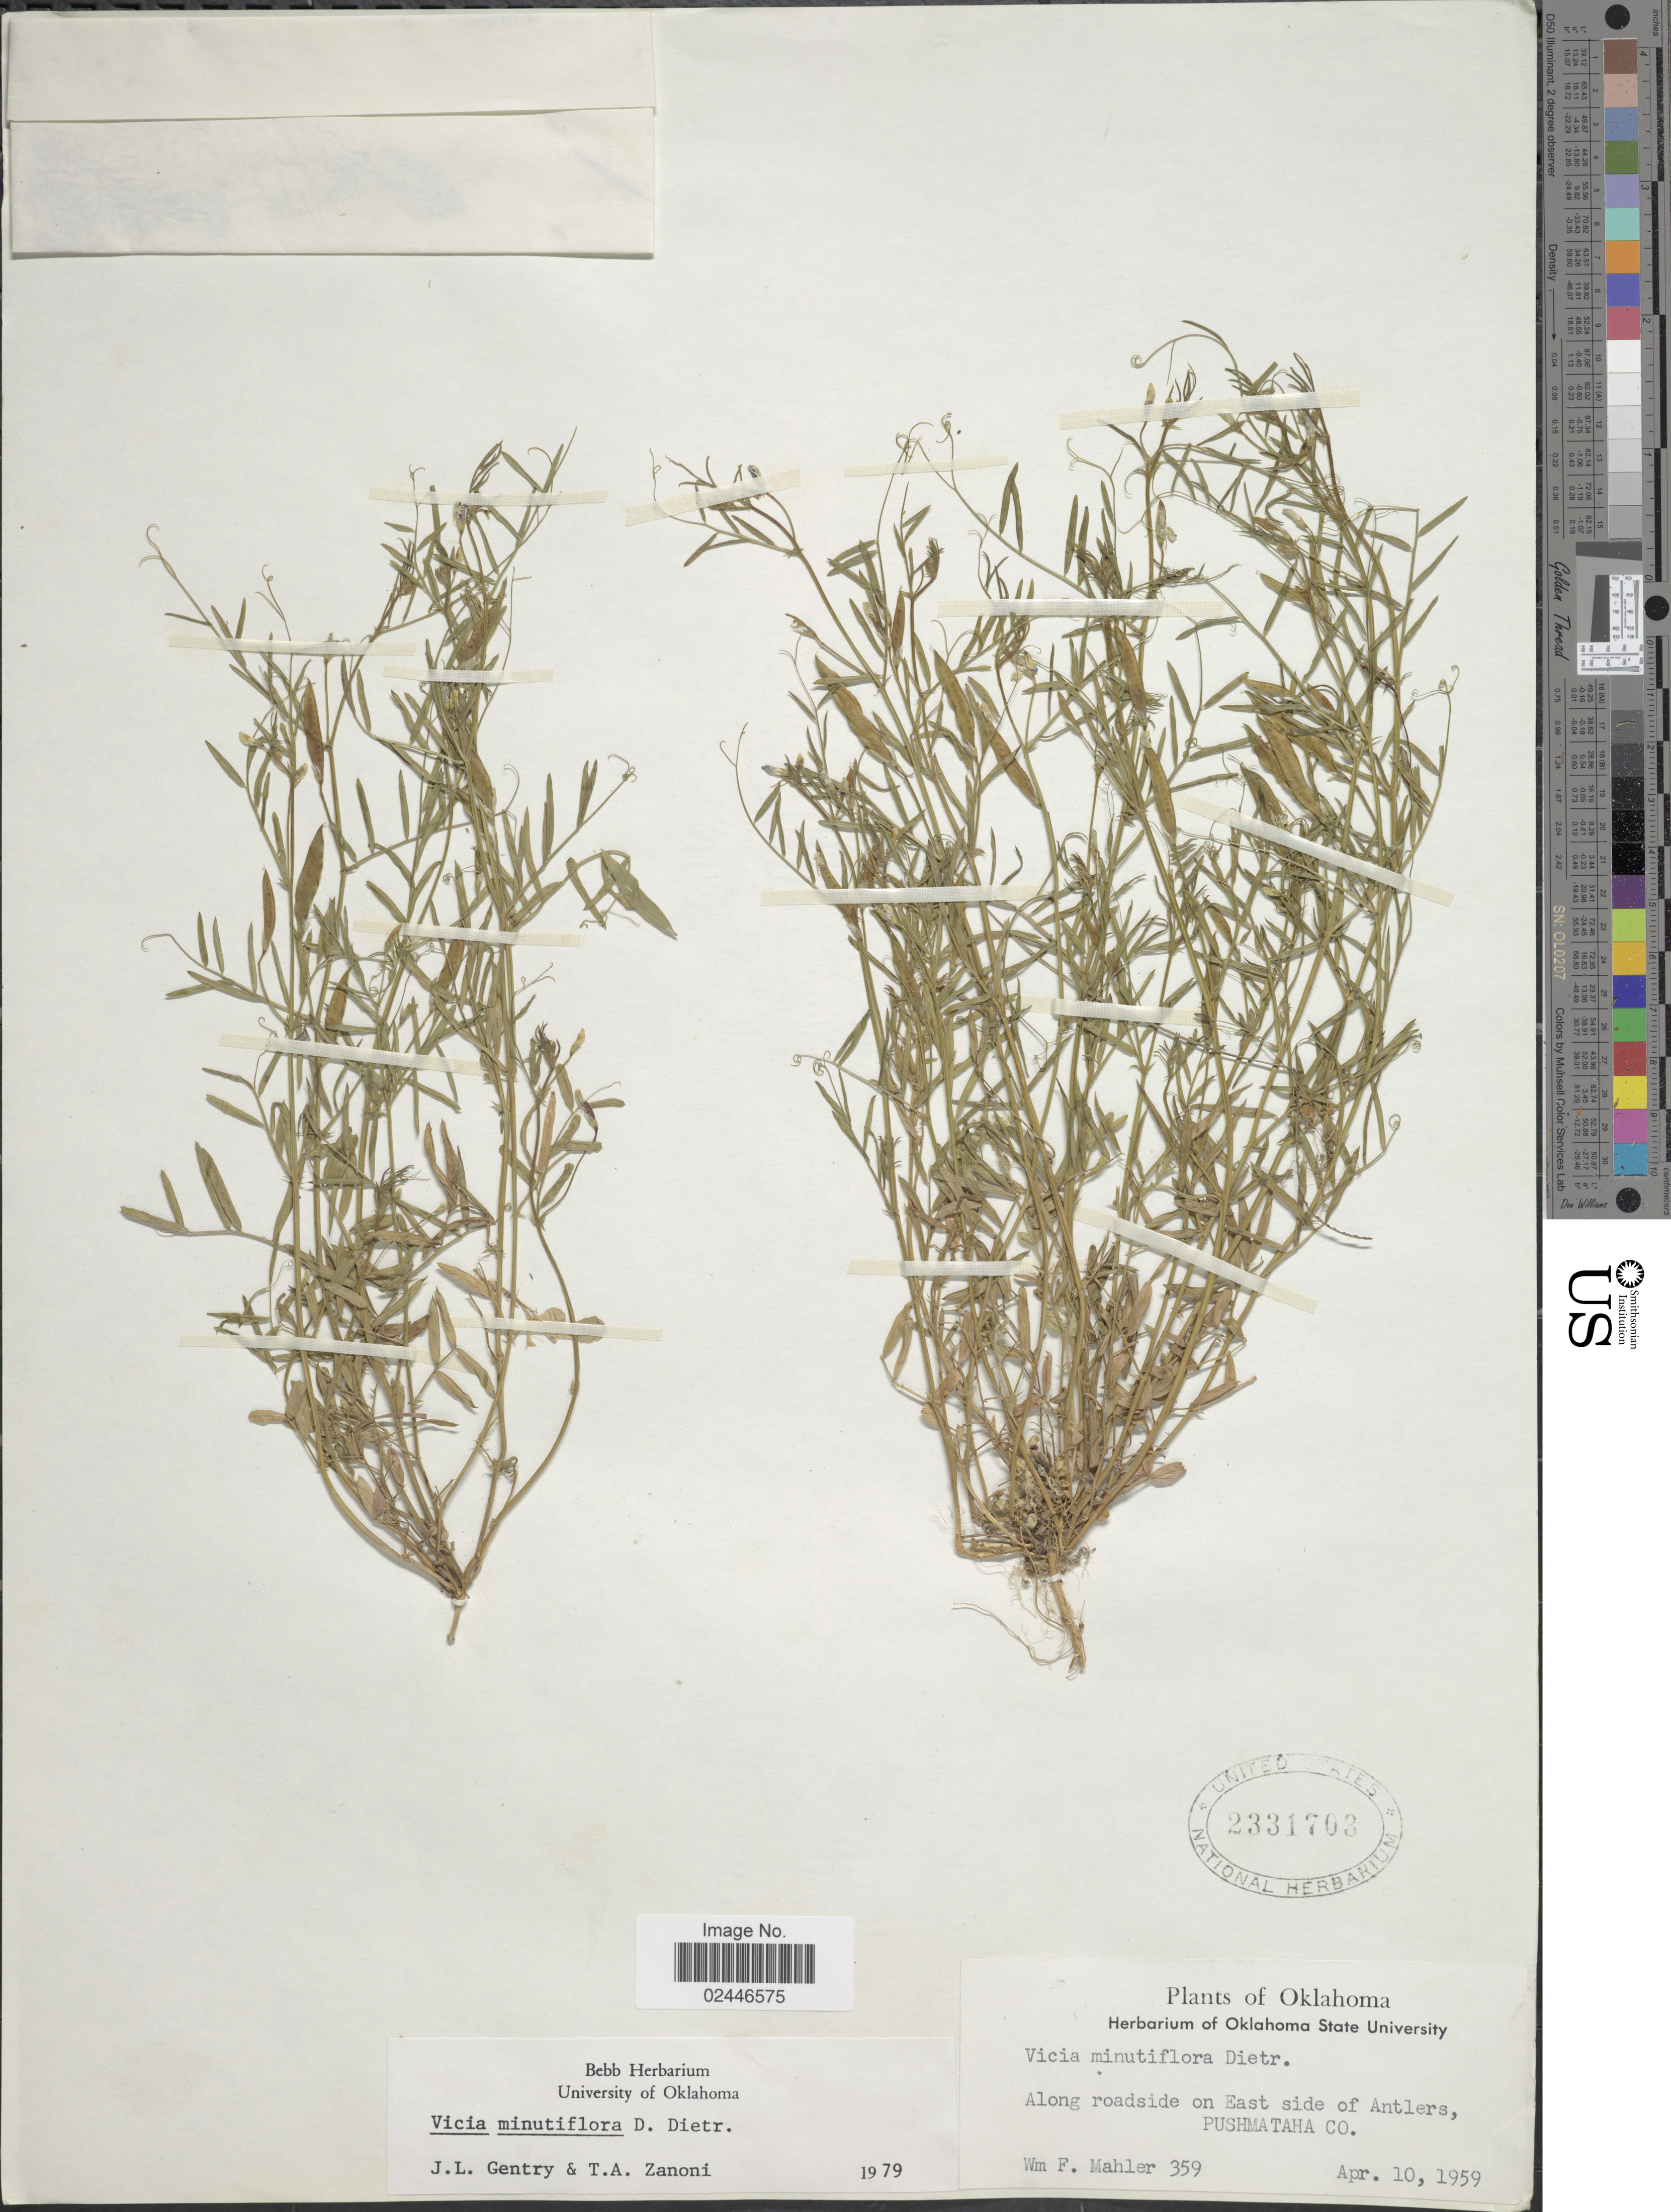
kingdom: Plantae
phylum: Tracheophyta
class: Magnoliopsida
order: Fabales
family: Fabaceae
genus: Vicia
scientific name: Vicia minutiflora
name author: D. Dietr.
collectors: W. F. Mahler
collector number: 359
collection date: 1959-04-10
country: United States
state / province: Oklahoma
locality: Along roadside on East side of Antlers, Pushmataha Co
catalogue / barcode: US 2331703